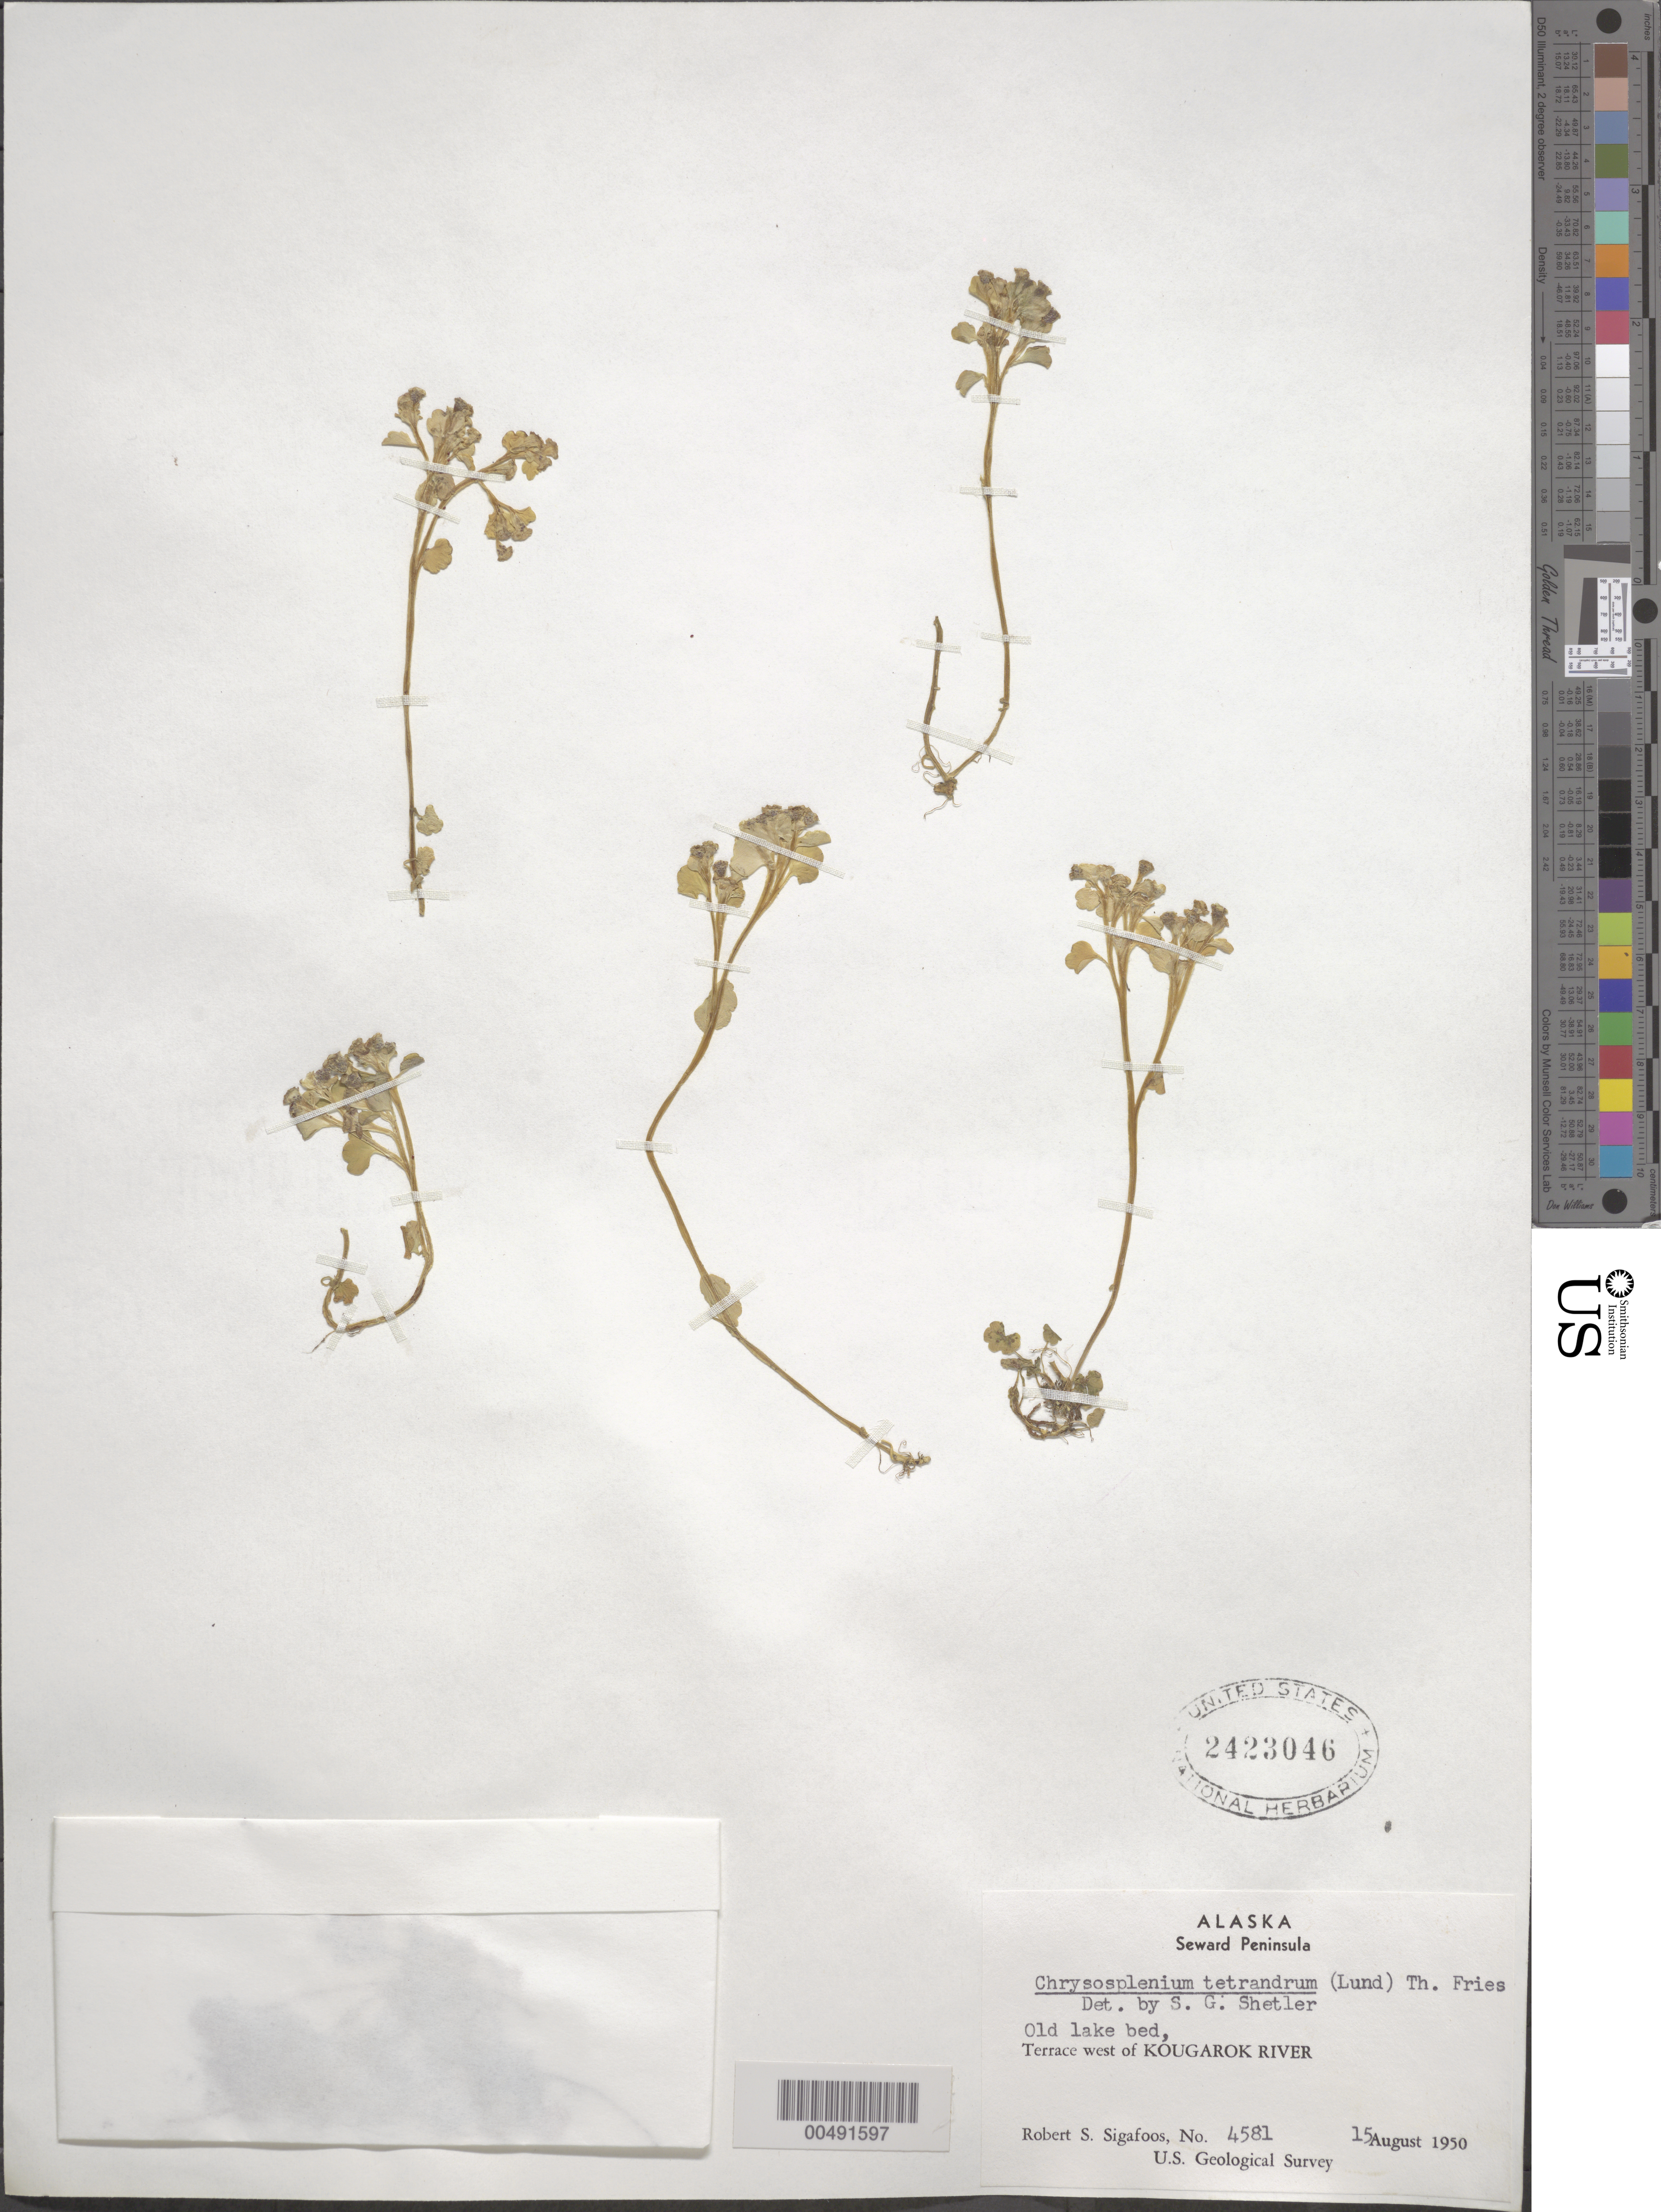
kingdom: Plantae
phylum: Tracheophyta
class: Magnoliopsida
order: Saxifragales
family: Saxifragaceae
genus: Chrysosplenium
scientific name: Chrysosplenium tetrandrum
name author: (N. Lund) Th. Fr.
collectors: R. Sigafoos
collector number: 4581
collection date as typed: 15 Aug 1950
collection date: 1950-08-15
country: United States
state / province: Alaska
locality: Seward Peninsula, terrace west of Kougarok River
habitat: old lake bed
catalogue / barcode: US 2423046